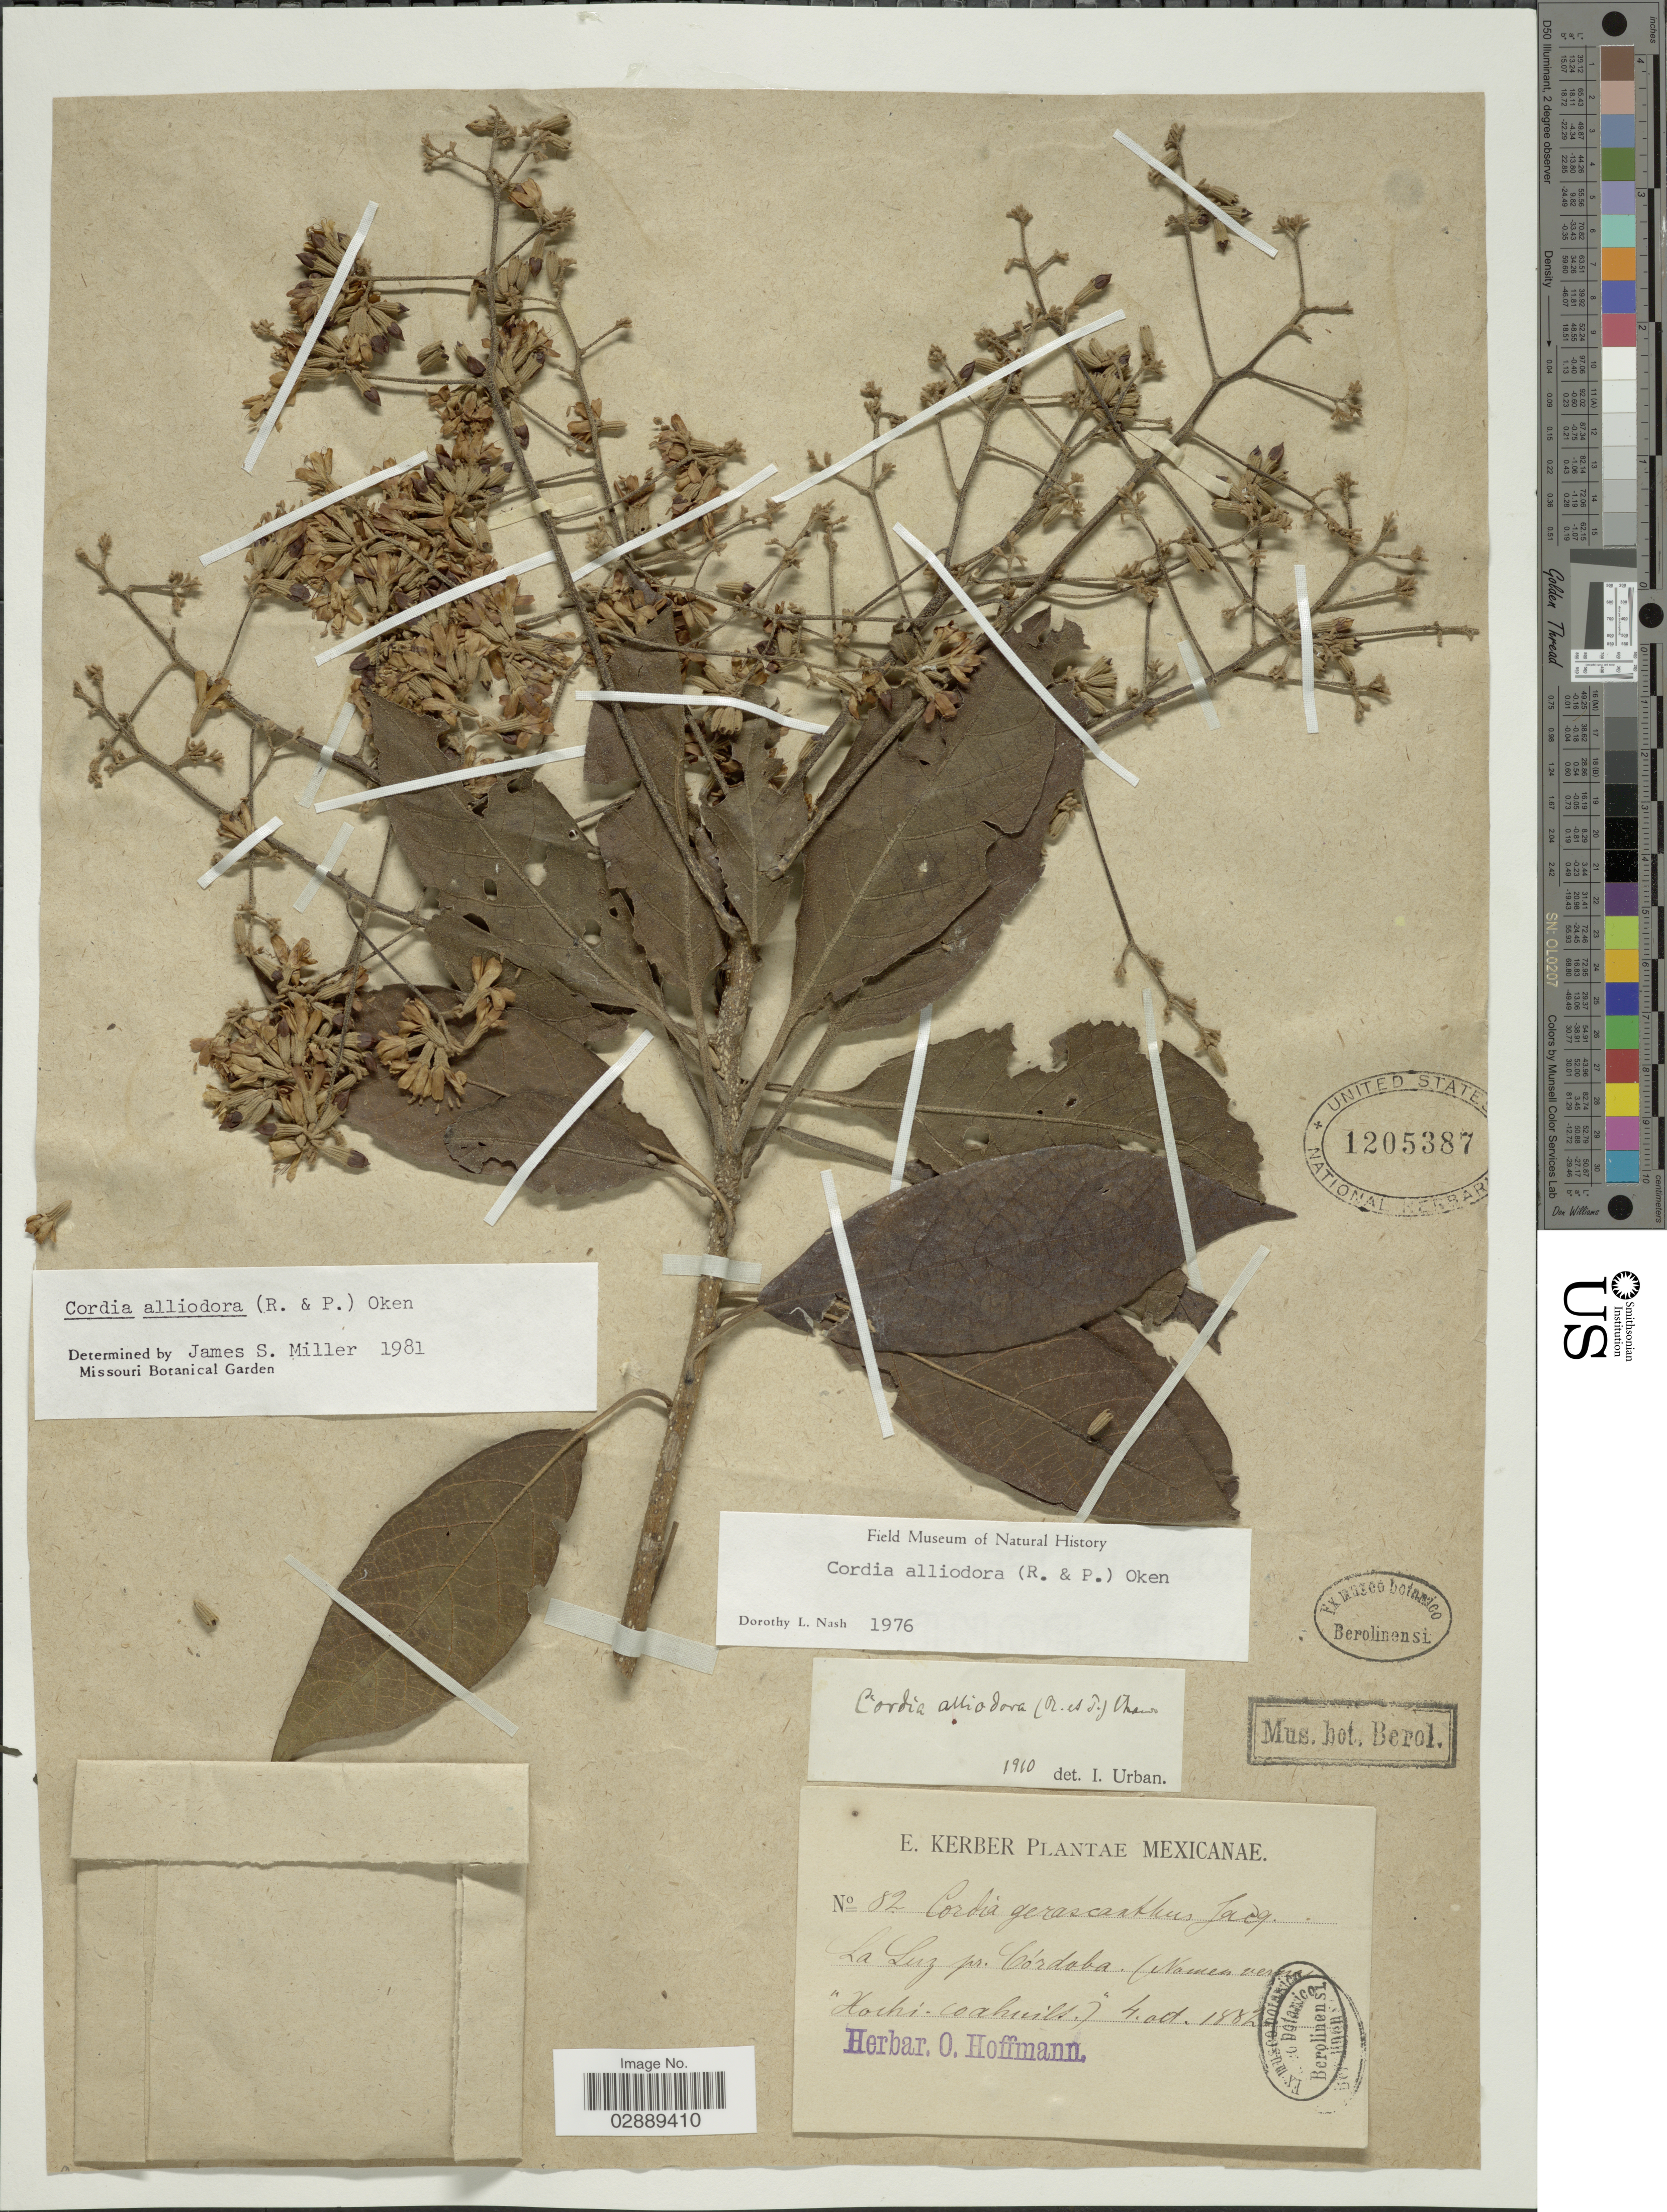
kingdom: Plantae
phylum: Tracheophyta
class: Magnoliopsida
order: Boraginales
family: Cordiaceae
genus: Cordia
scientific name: Cordia alliodora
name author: (Ruiz & Pav.) Oken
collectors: E. Kerber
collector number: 82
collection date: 1882-10-04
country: Mexico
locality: La Luz pr. Córdoba.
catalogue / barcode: US 1205387